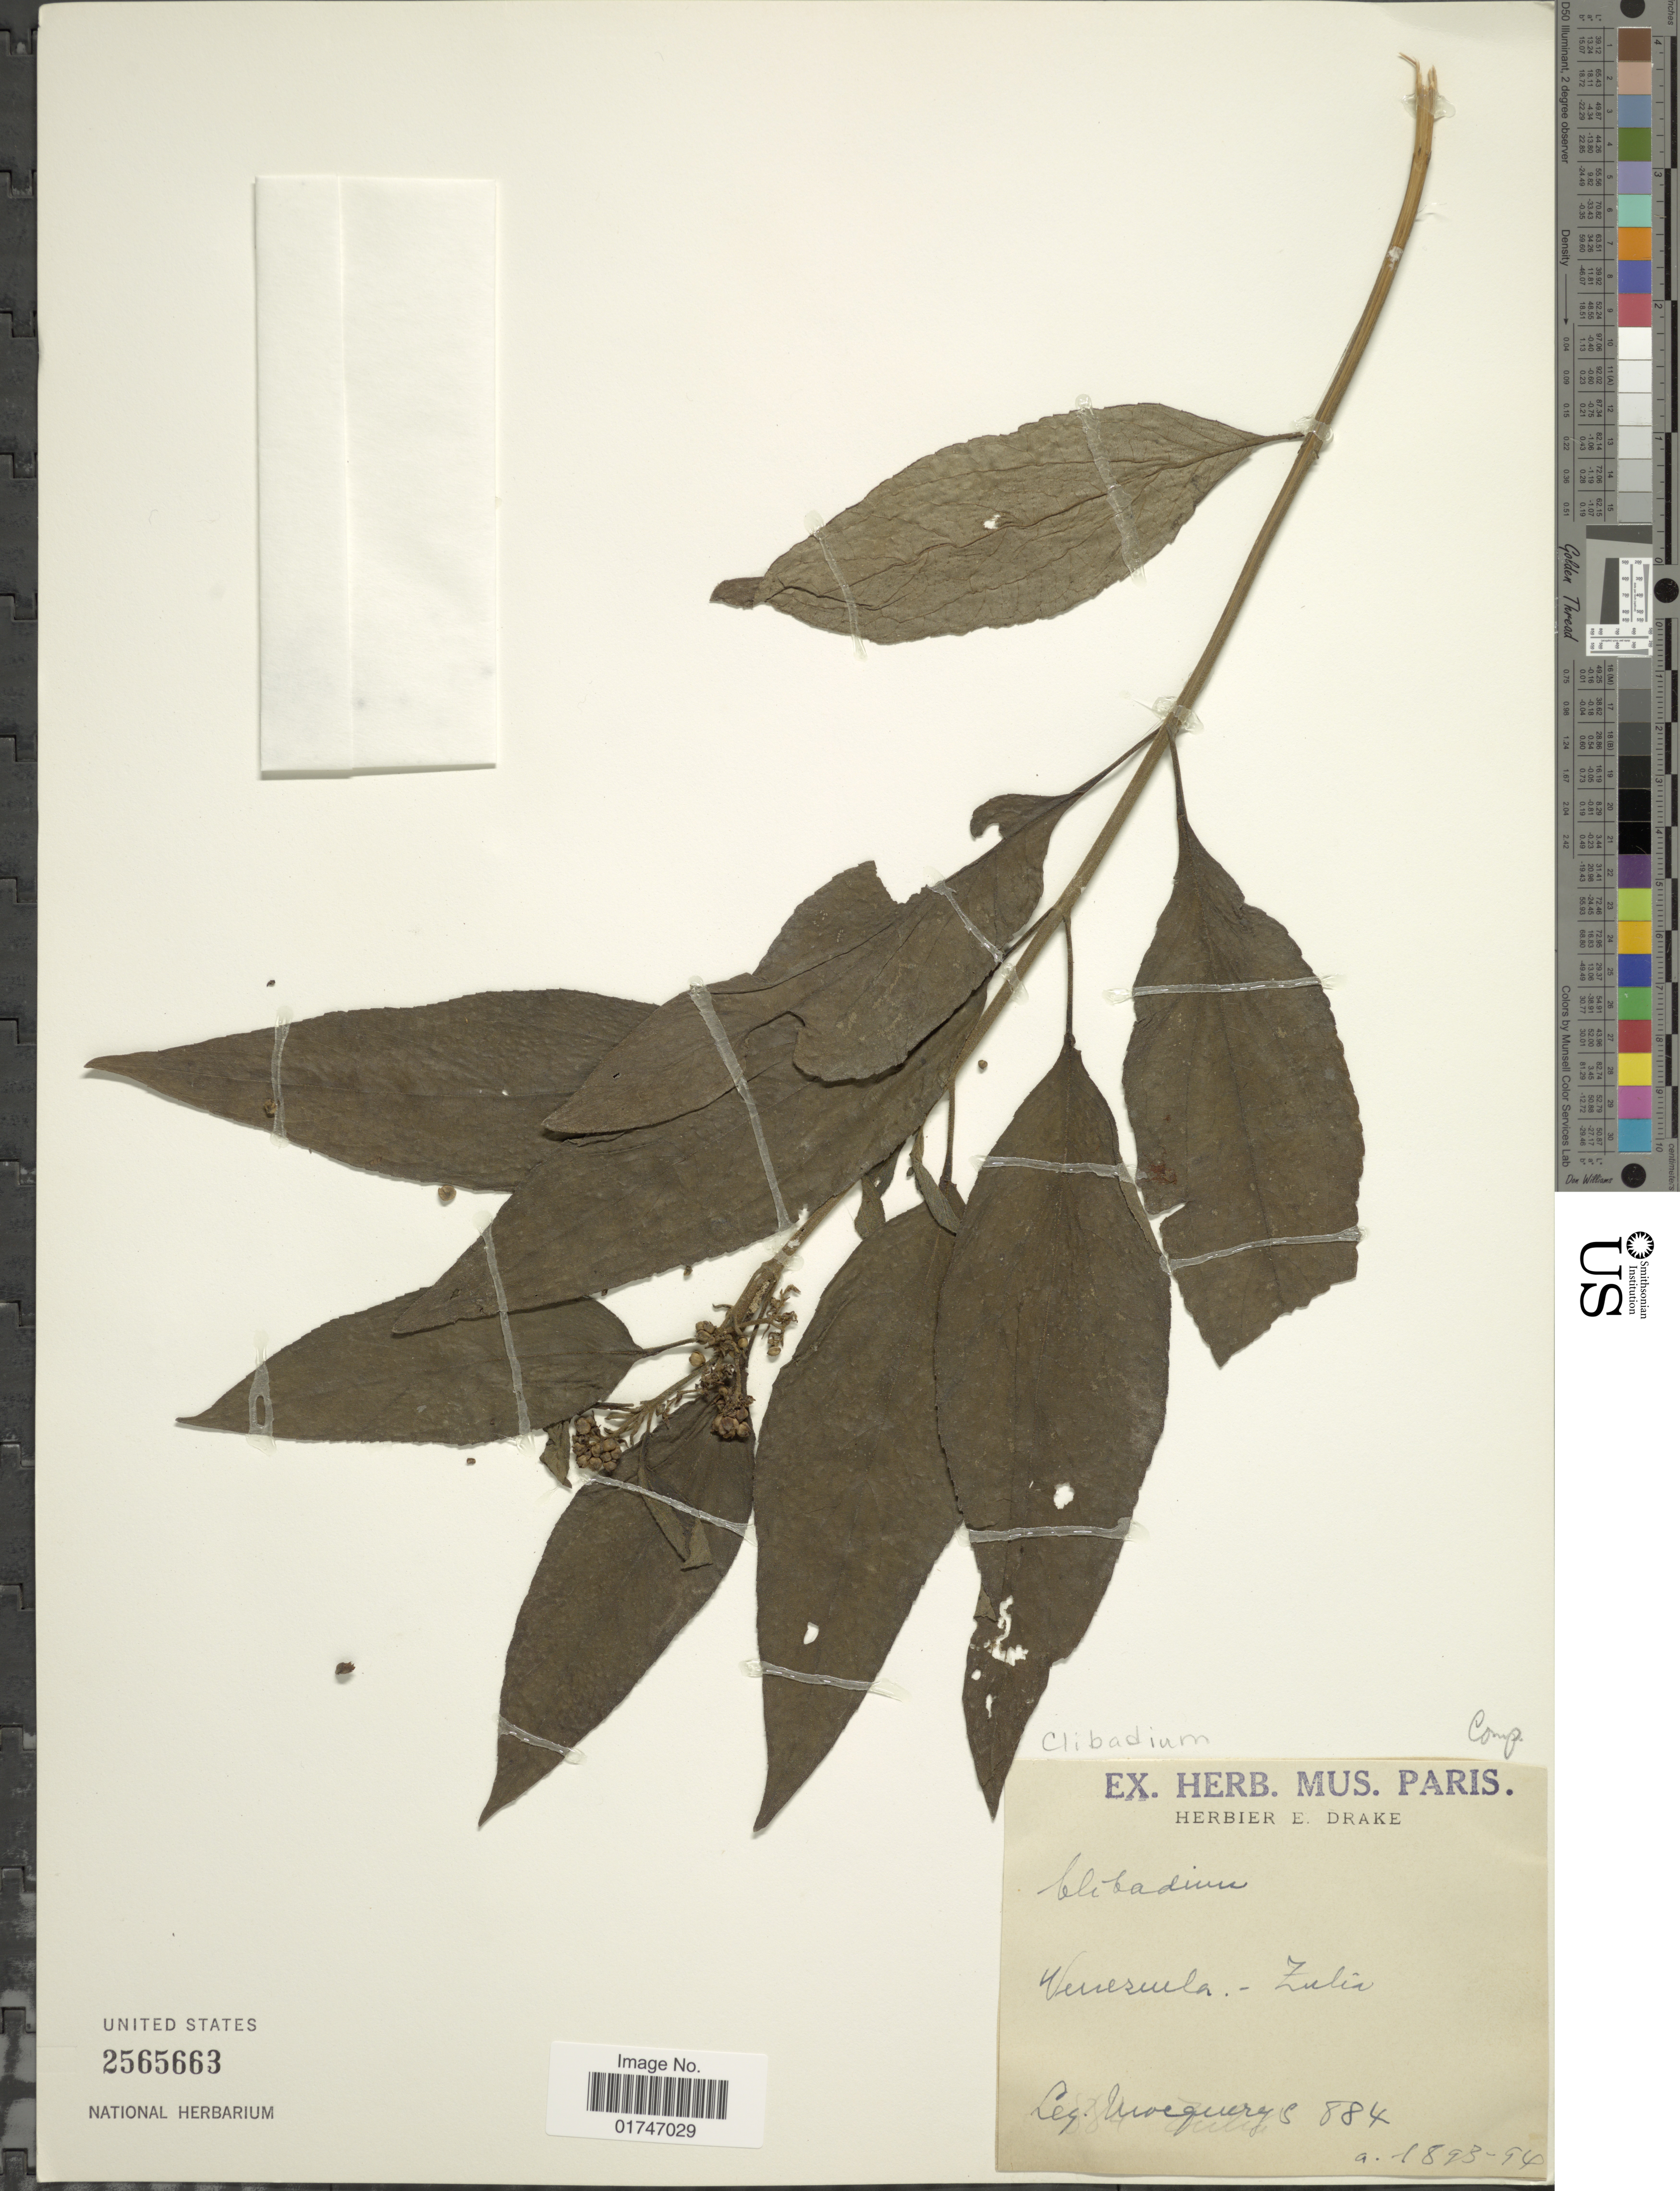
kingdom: Plantae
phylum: Tracheophyta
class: Magnoliopsida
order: Asterales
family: Asteraceae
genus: Clibadium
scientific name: Clibadium surinamense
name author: L.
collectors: A. Mocquerys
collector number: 884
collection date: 1893/1894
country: Venezuela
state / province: Zulia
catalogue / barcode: US 2565663